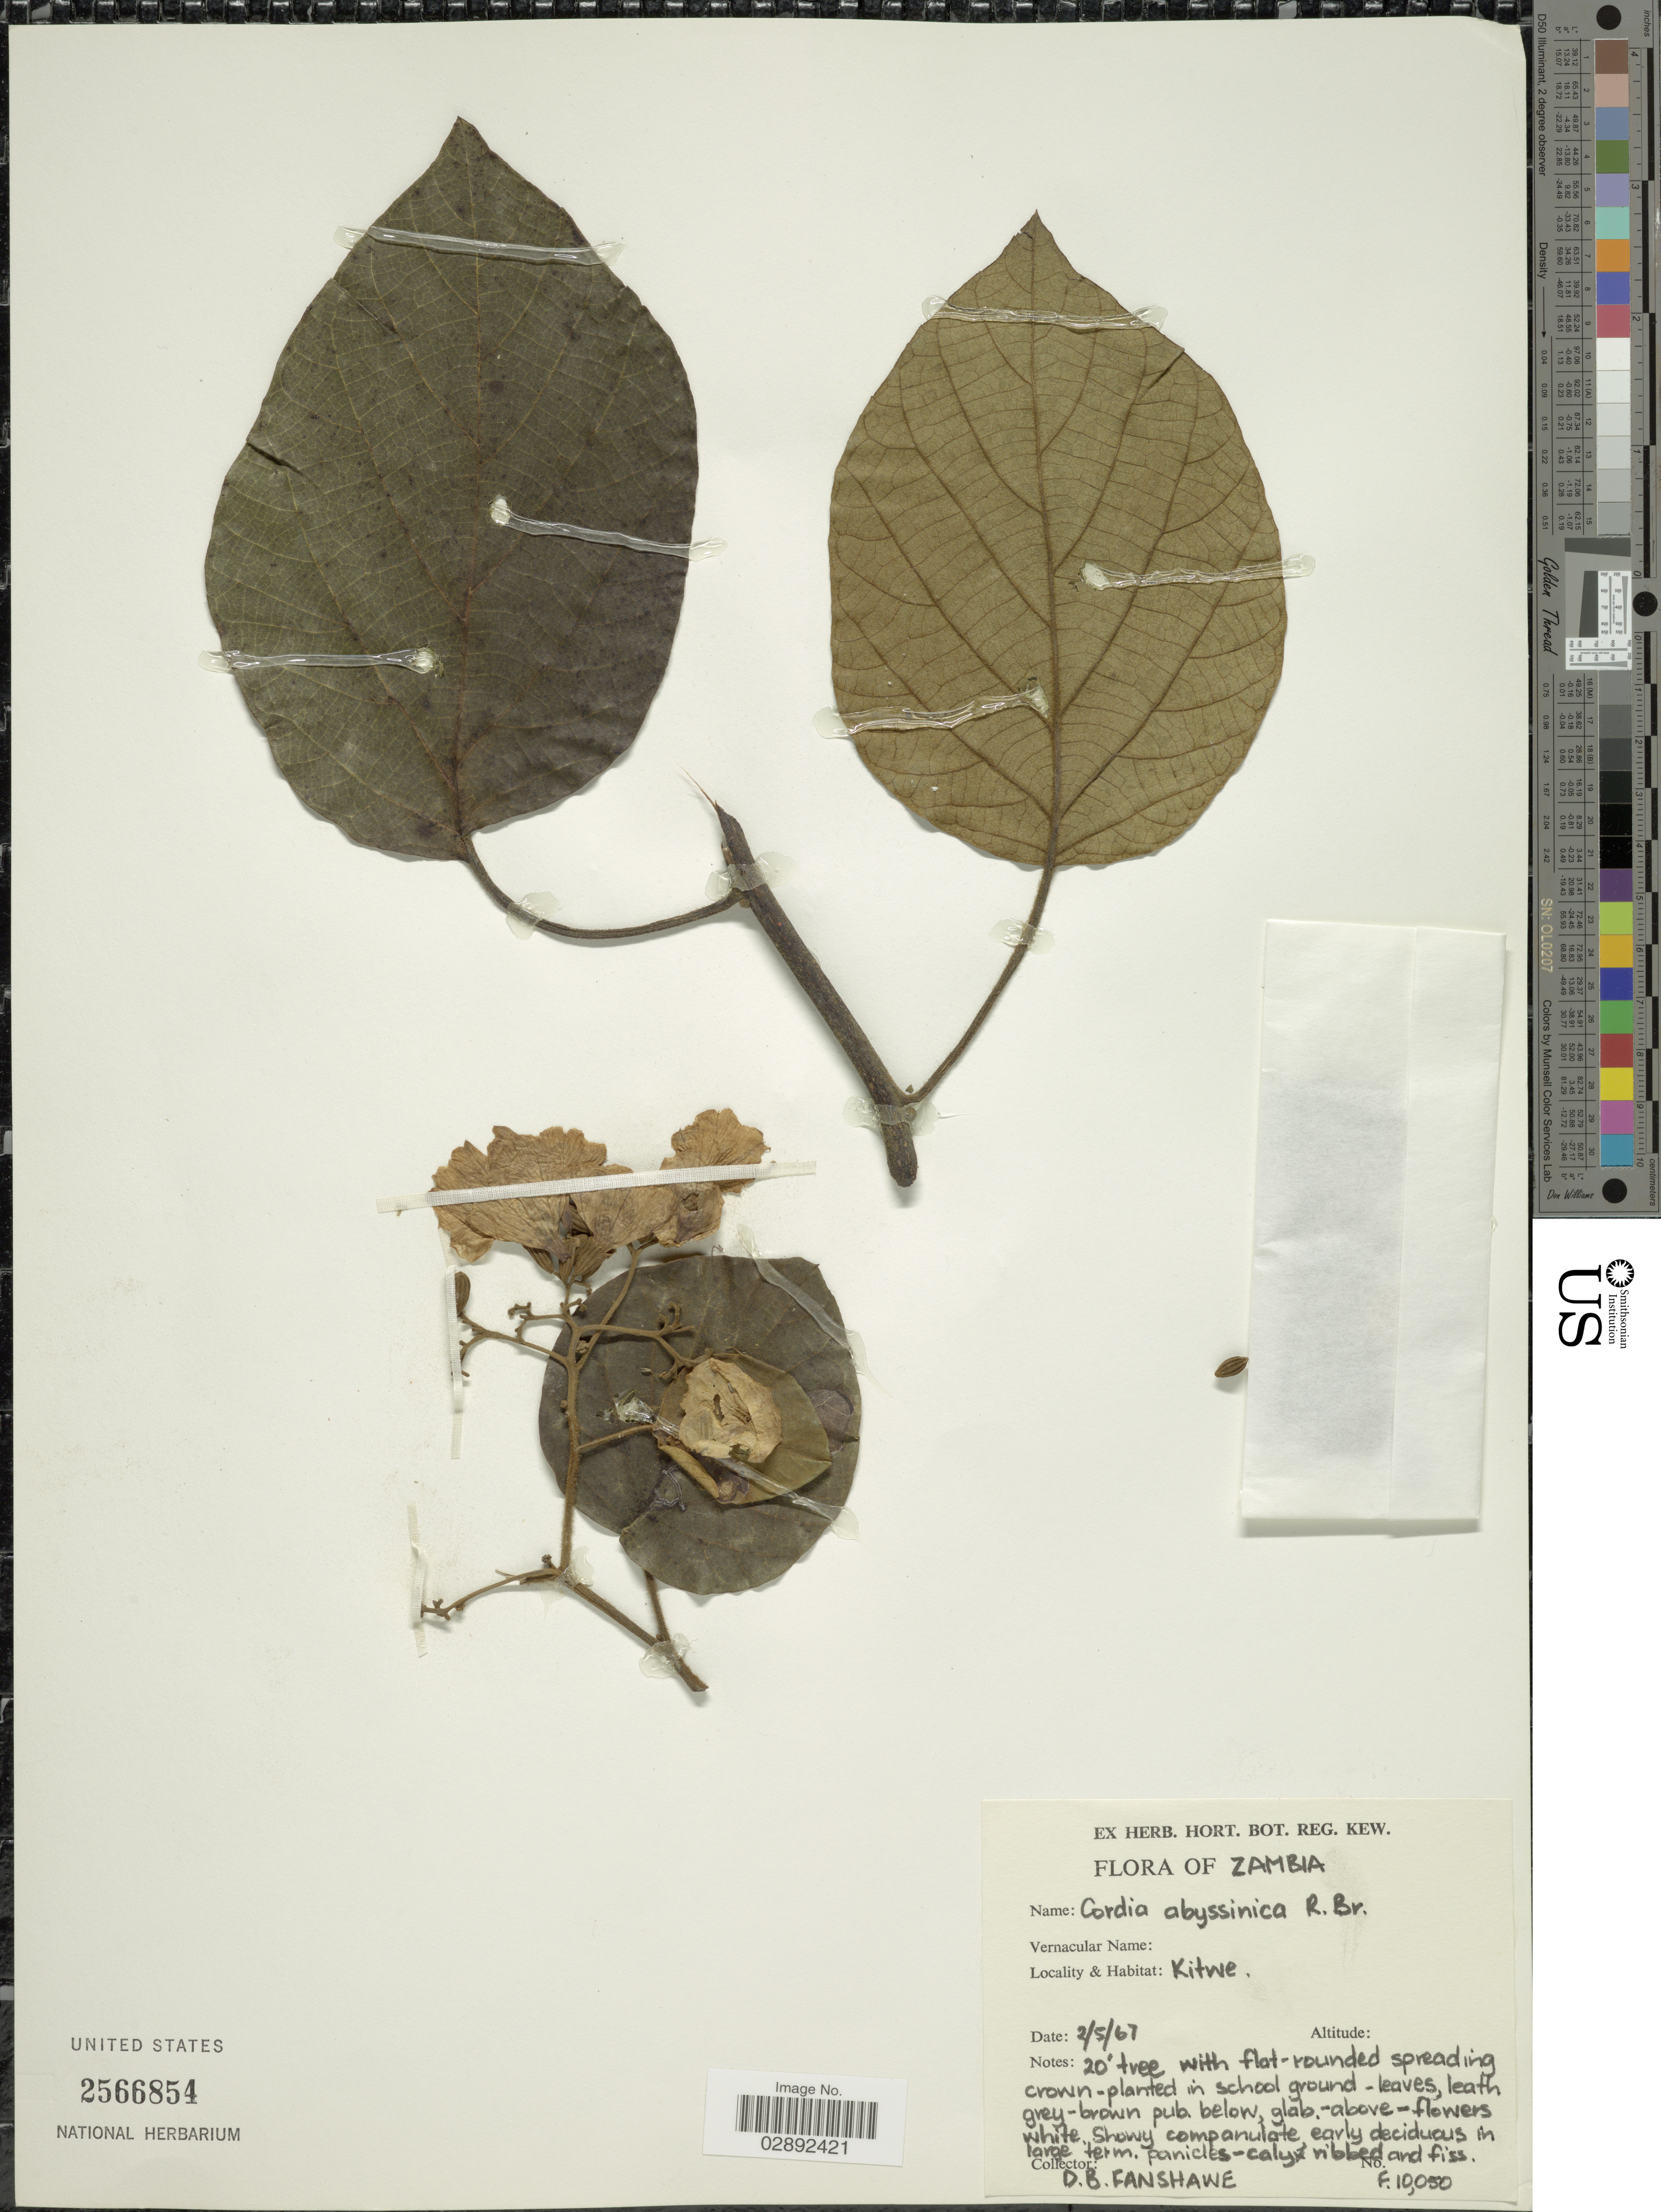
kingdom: Plantae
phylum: Tracheophyta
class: Magnoliopsida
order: Boraginales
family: Cordiaceae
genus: Cordia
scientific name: Cordia africana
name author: Lam.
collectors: D. B. Fanshawe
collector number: F10050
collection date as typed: Transcribed d/m/y: 2/5/67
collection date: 1967-05-02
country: Zambia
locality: Kitwe.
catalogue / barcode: US 2566854